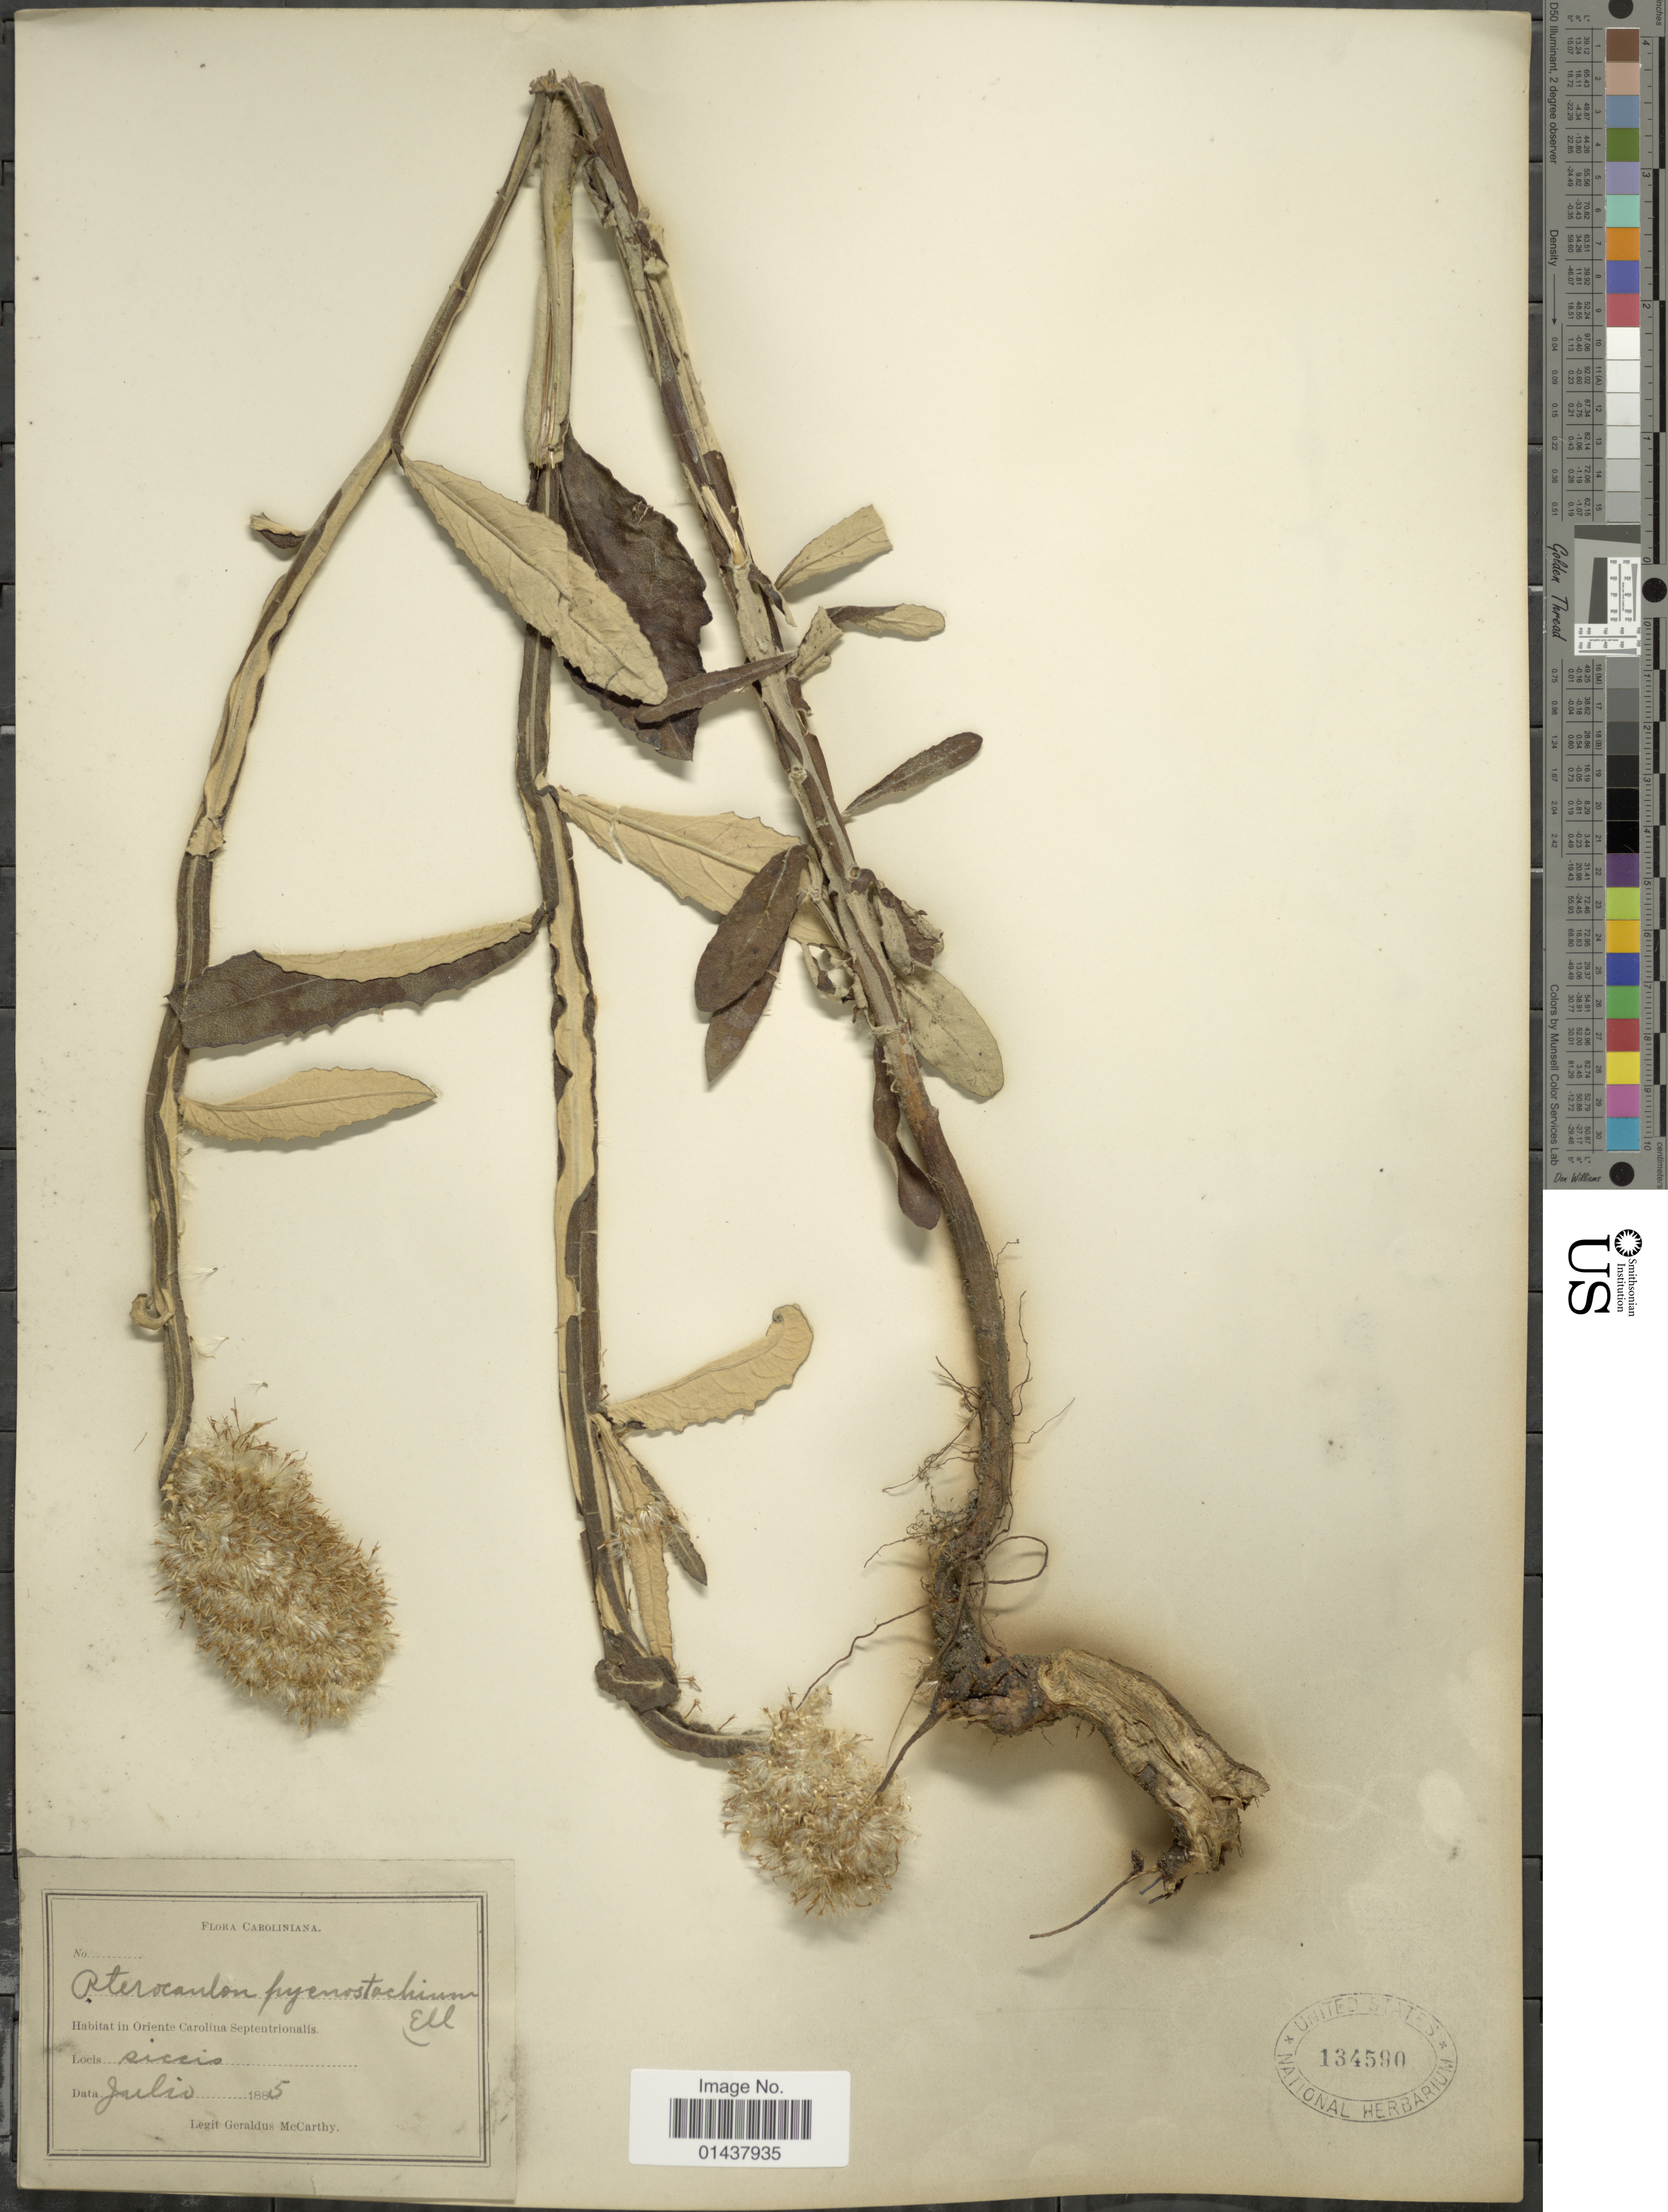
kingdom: Plantae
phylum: Tracheophyta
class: Magnoliopsida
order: Asterales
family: Asteraceae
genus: Pterocaulon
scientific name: Pterocaulon undulatum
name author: C. Mohr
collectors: M. McCarthy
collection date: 1885-07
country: United States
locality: Oriente Carolina Septentrionalis, Riccio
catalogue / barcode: US 134590